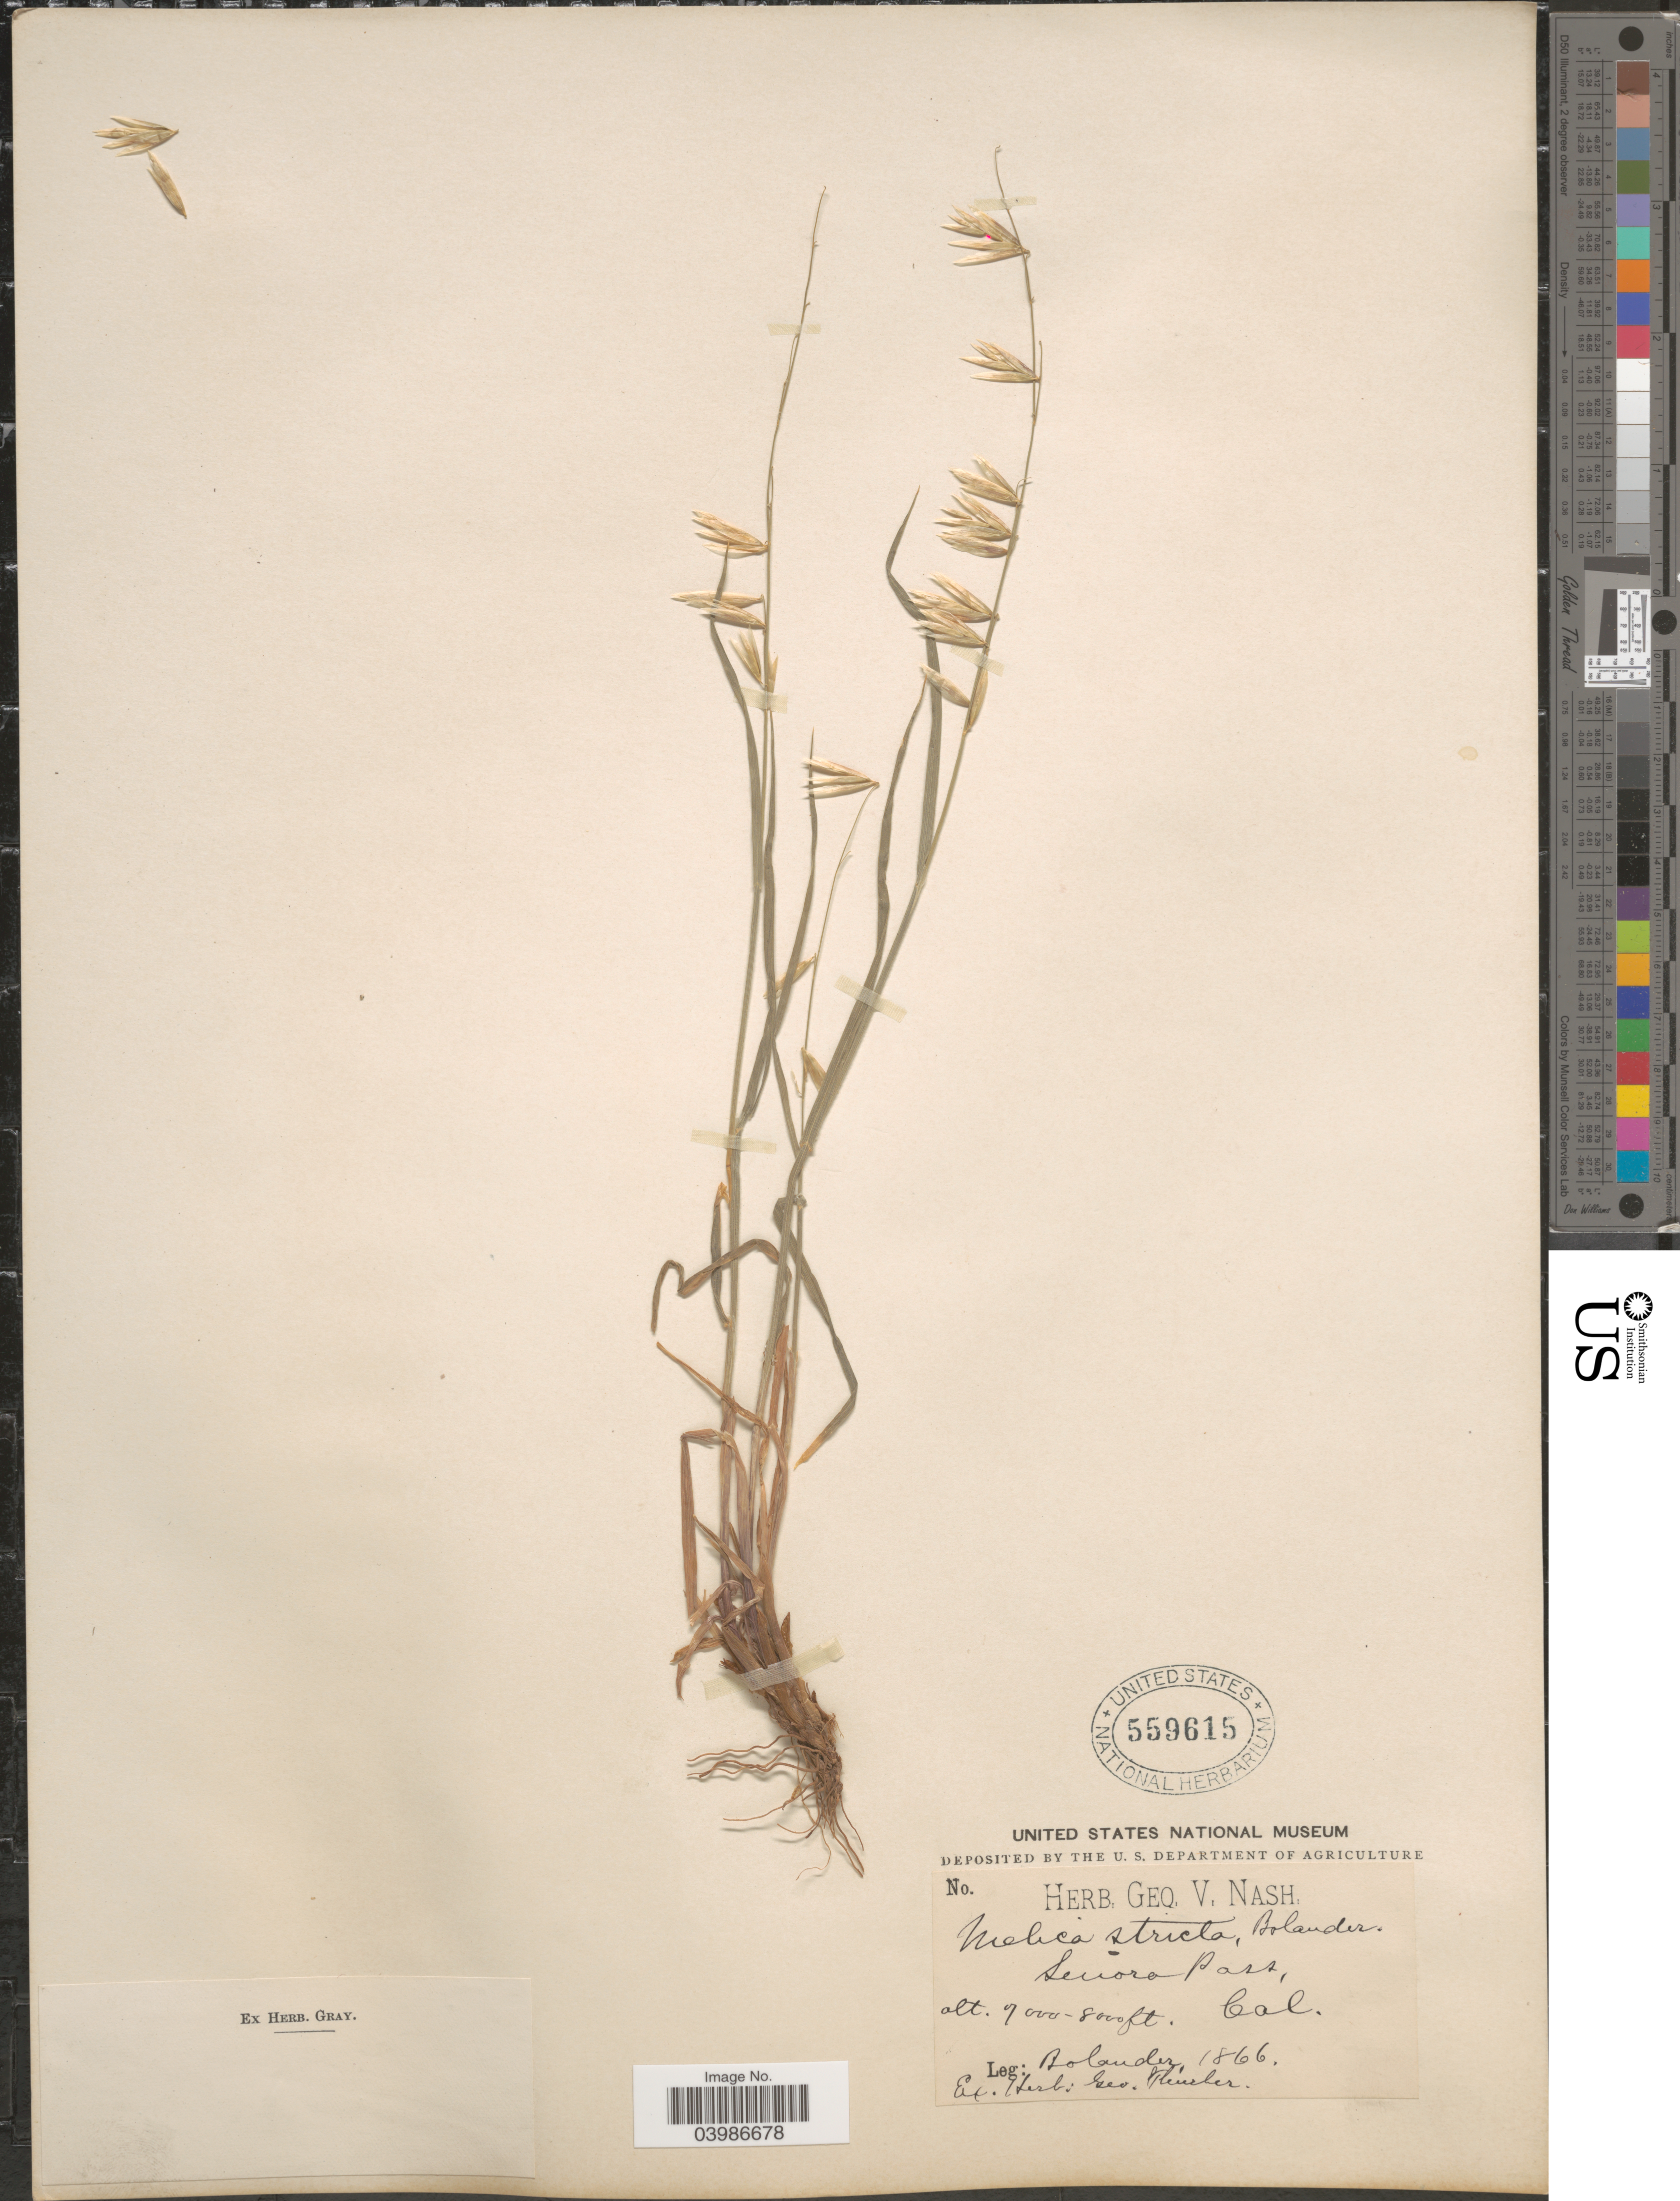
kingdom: Plantae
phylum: Tracheophyta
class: Liliopsida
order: Poales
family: Poaceae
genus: Melica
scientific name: Melica stricta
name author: Bol.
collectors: H. Bolander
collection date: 1866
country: United States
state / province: California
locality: Senora Pass.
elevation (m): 2134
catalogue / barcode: US 559615